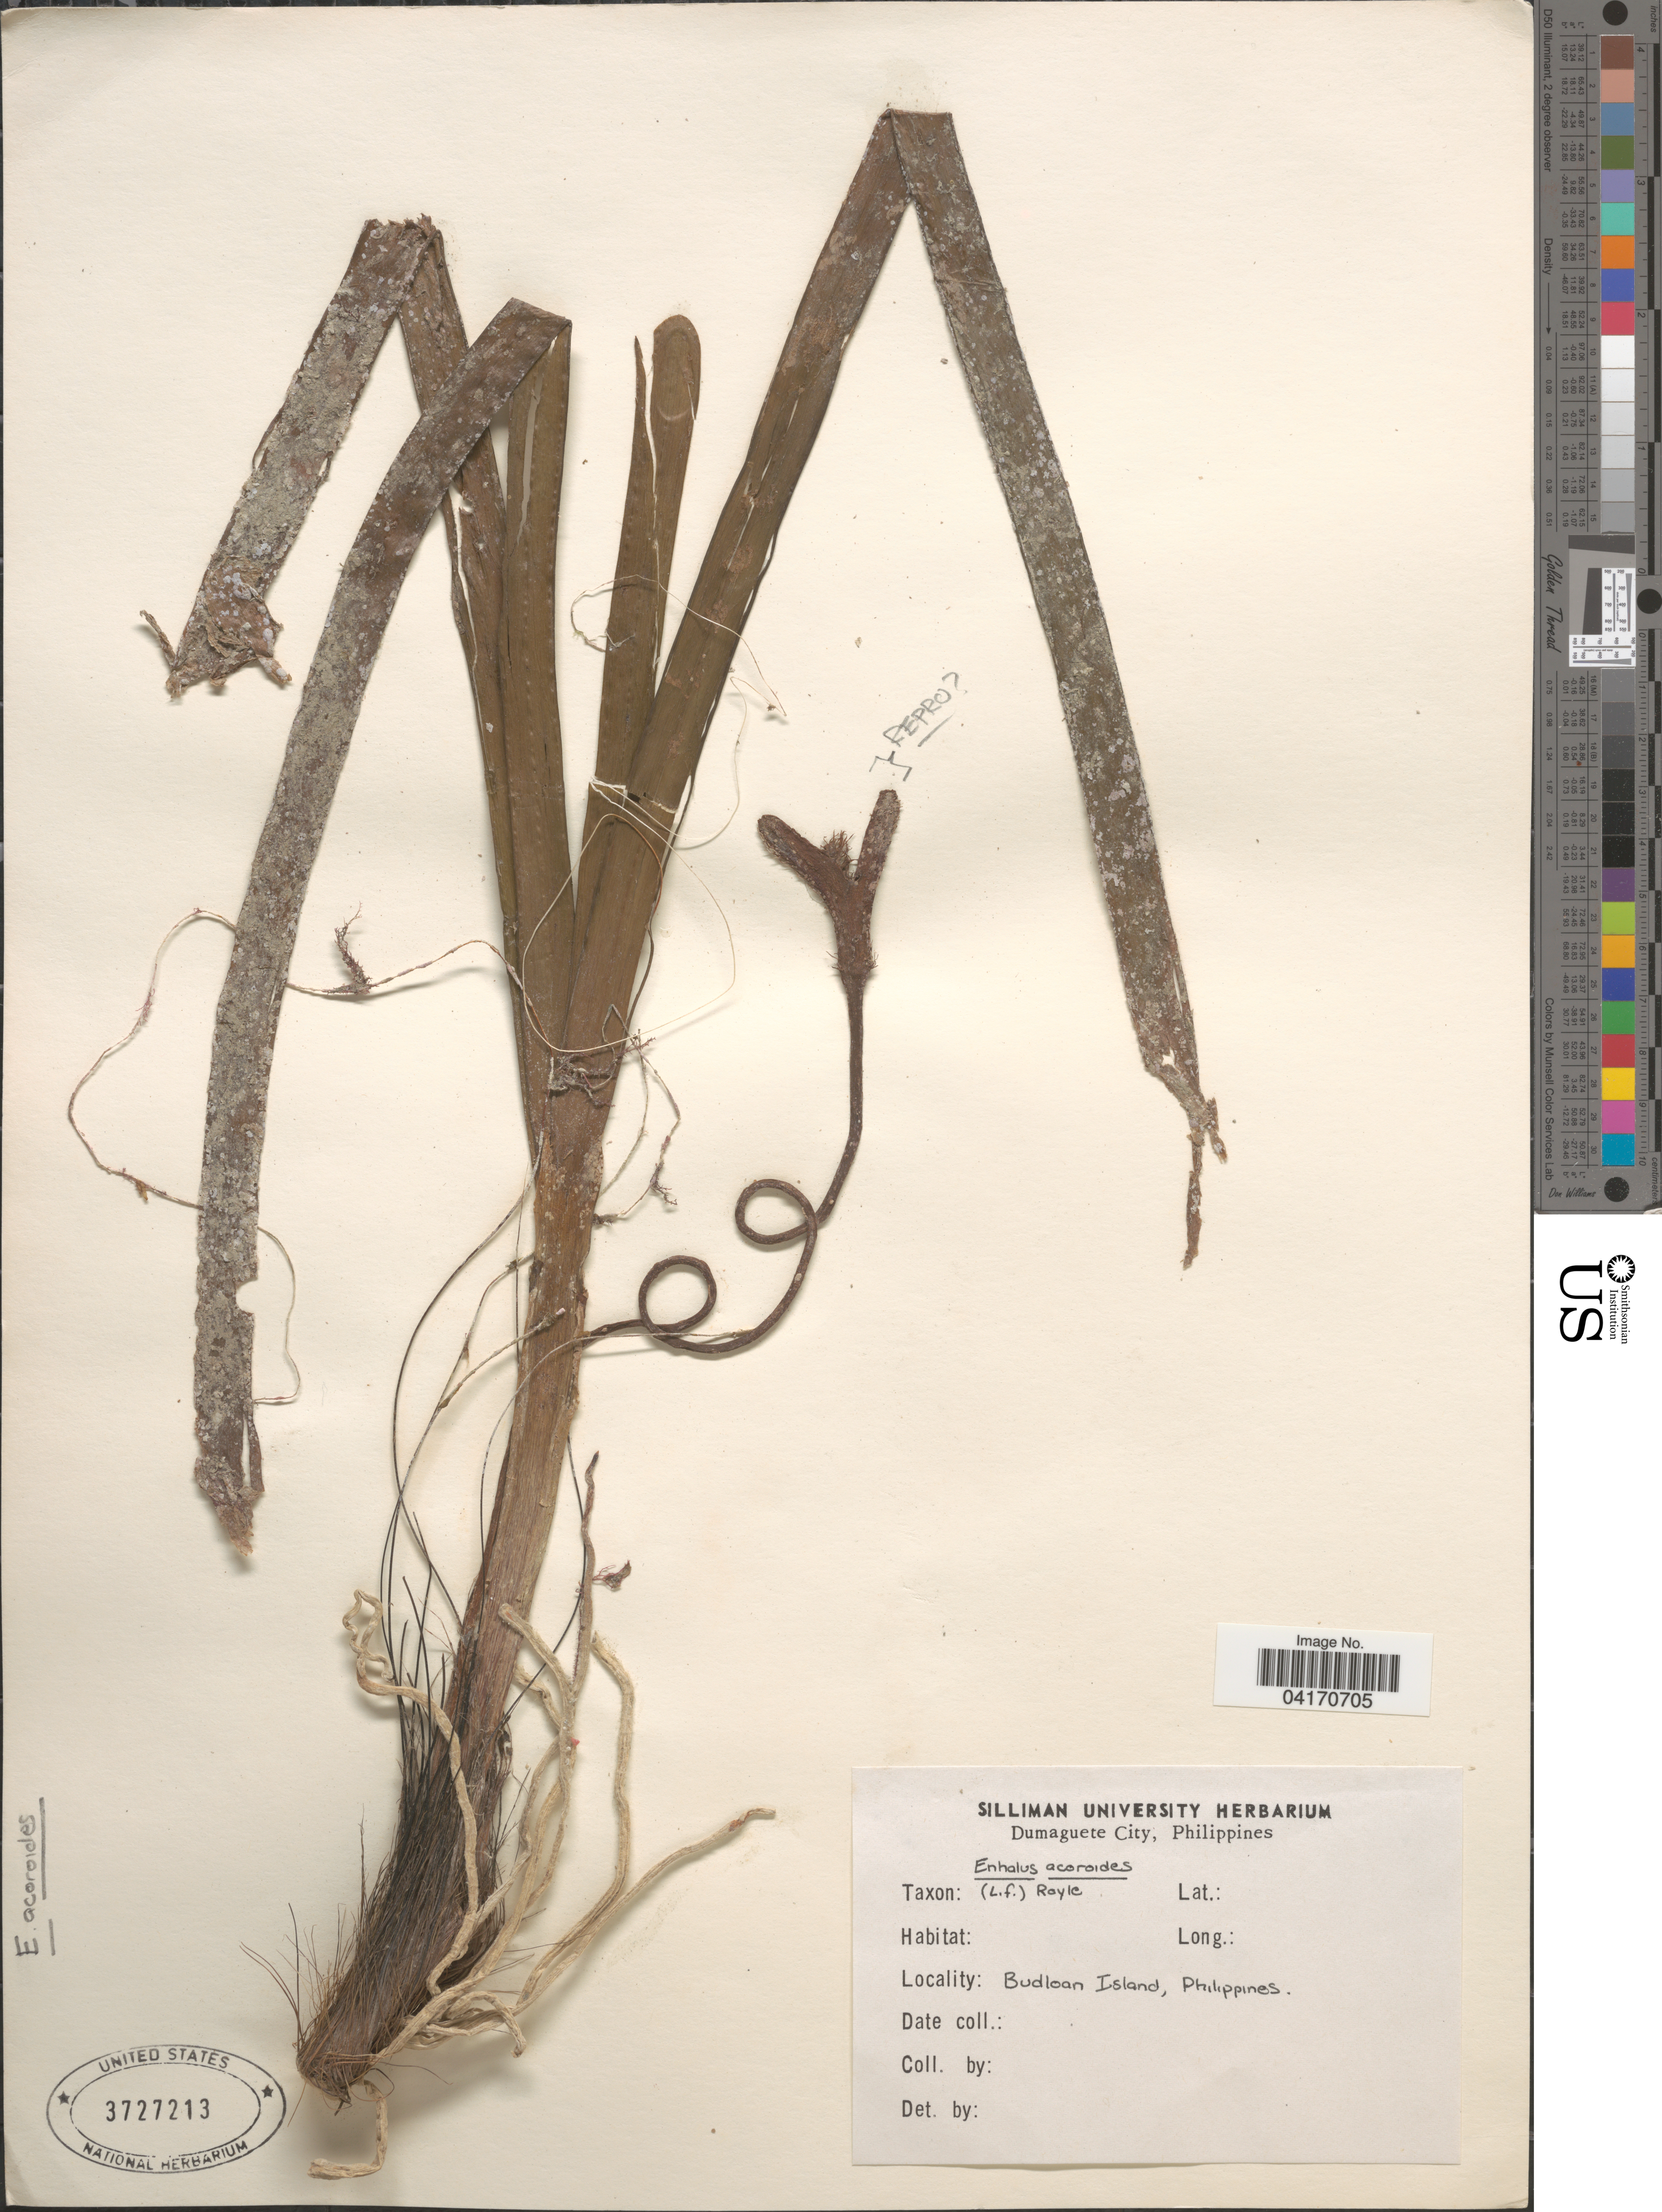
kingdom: Plantae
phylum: Tracheophyta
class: Liliopsida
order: Alismatales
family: Hydrocharitaceae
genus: Enhalus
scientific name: Enhalus acoroides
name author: (L. f.) Royle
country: Philippines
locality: Budloon Island.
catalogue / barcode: US 3727213